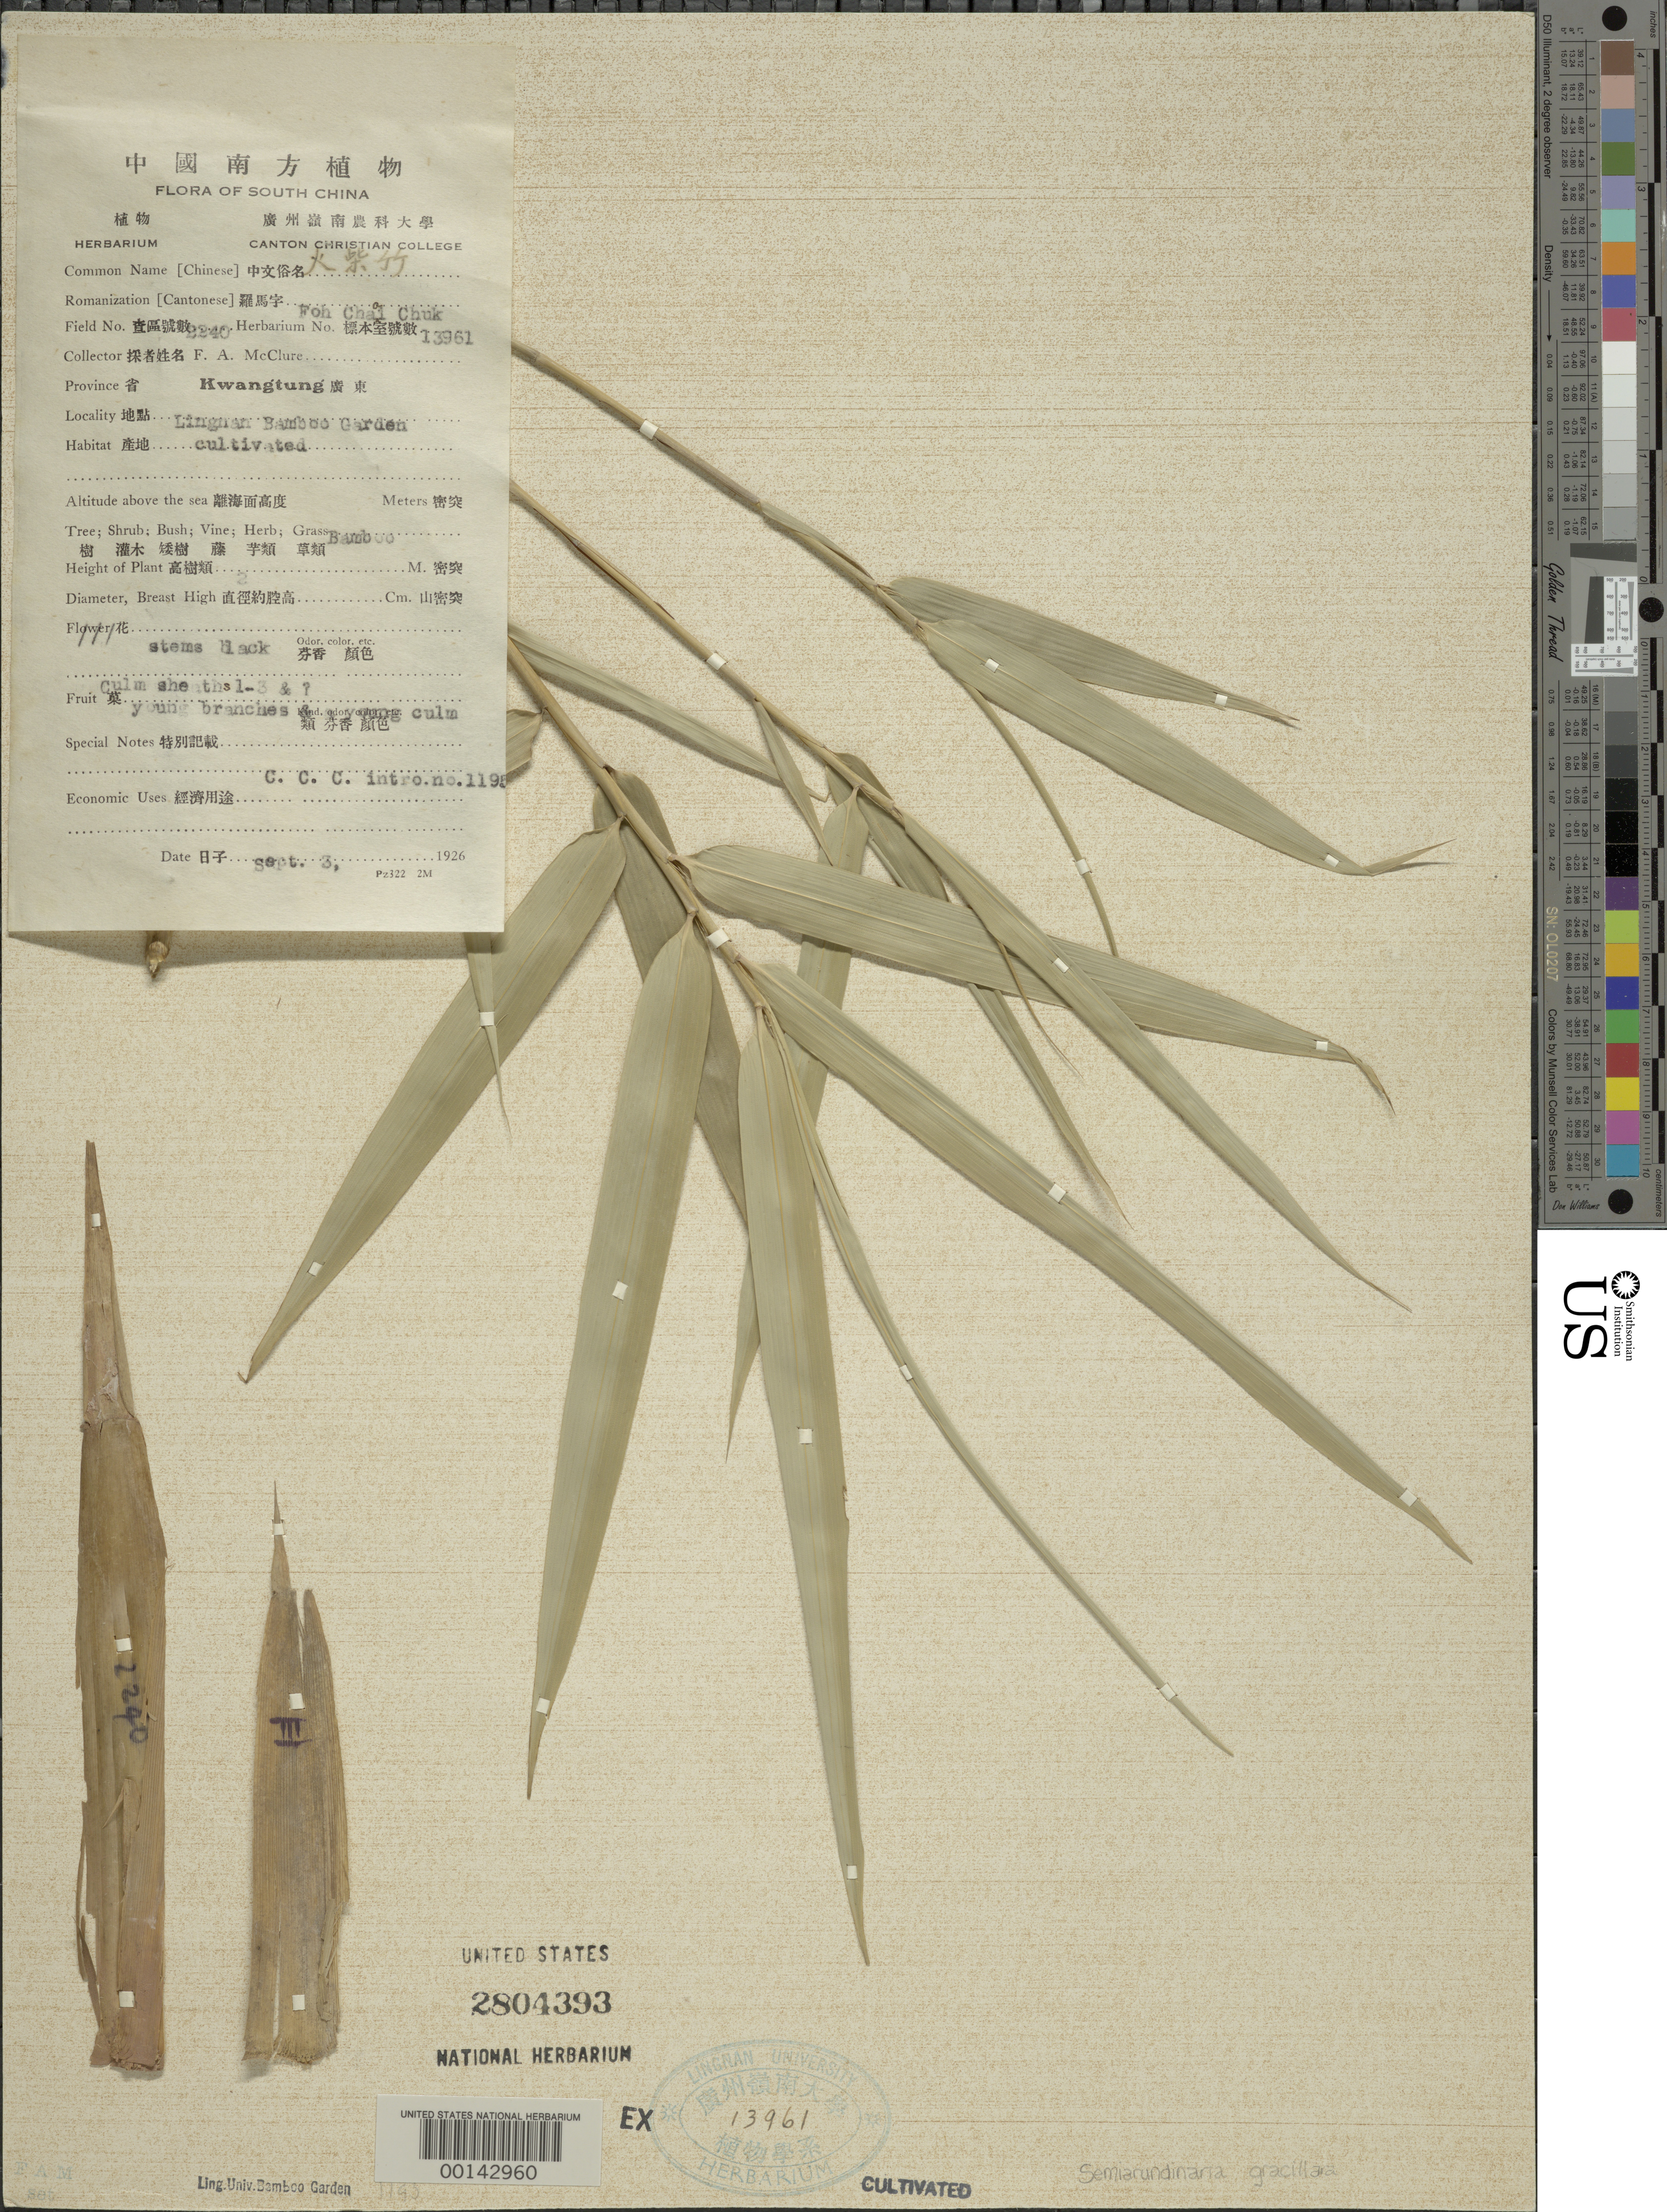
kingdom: Plantae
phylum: Tracheophyta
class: Liliopsida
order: Poales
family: Poaceae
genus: Semiarundinaria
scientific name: Semiarundinaria sp.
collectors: F. A. McClure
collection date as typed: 03 Sep 1926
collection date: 1926-09-03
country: China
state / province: Guangdong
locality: Lingnan university bamboo garden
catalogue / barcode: US 2804393